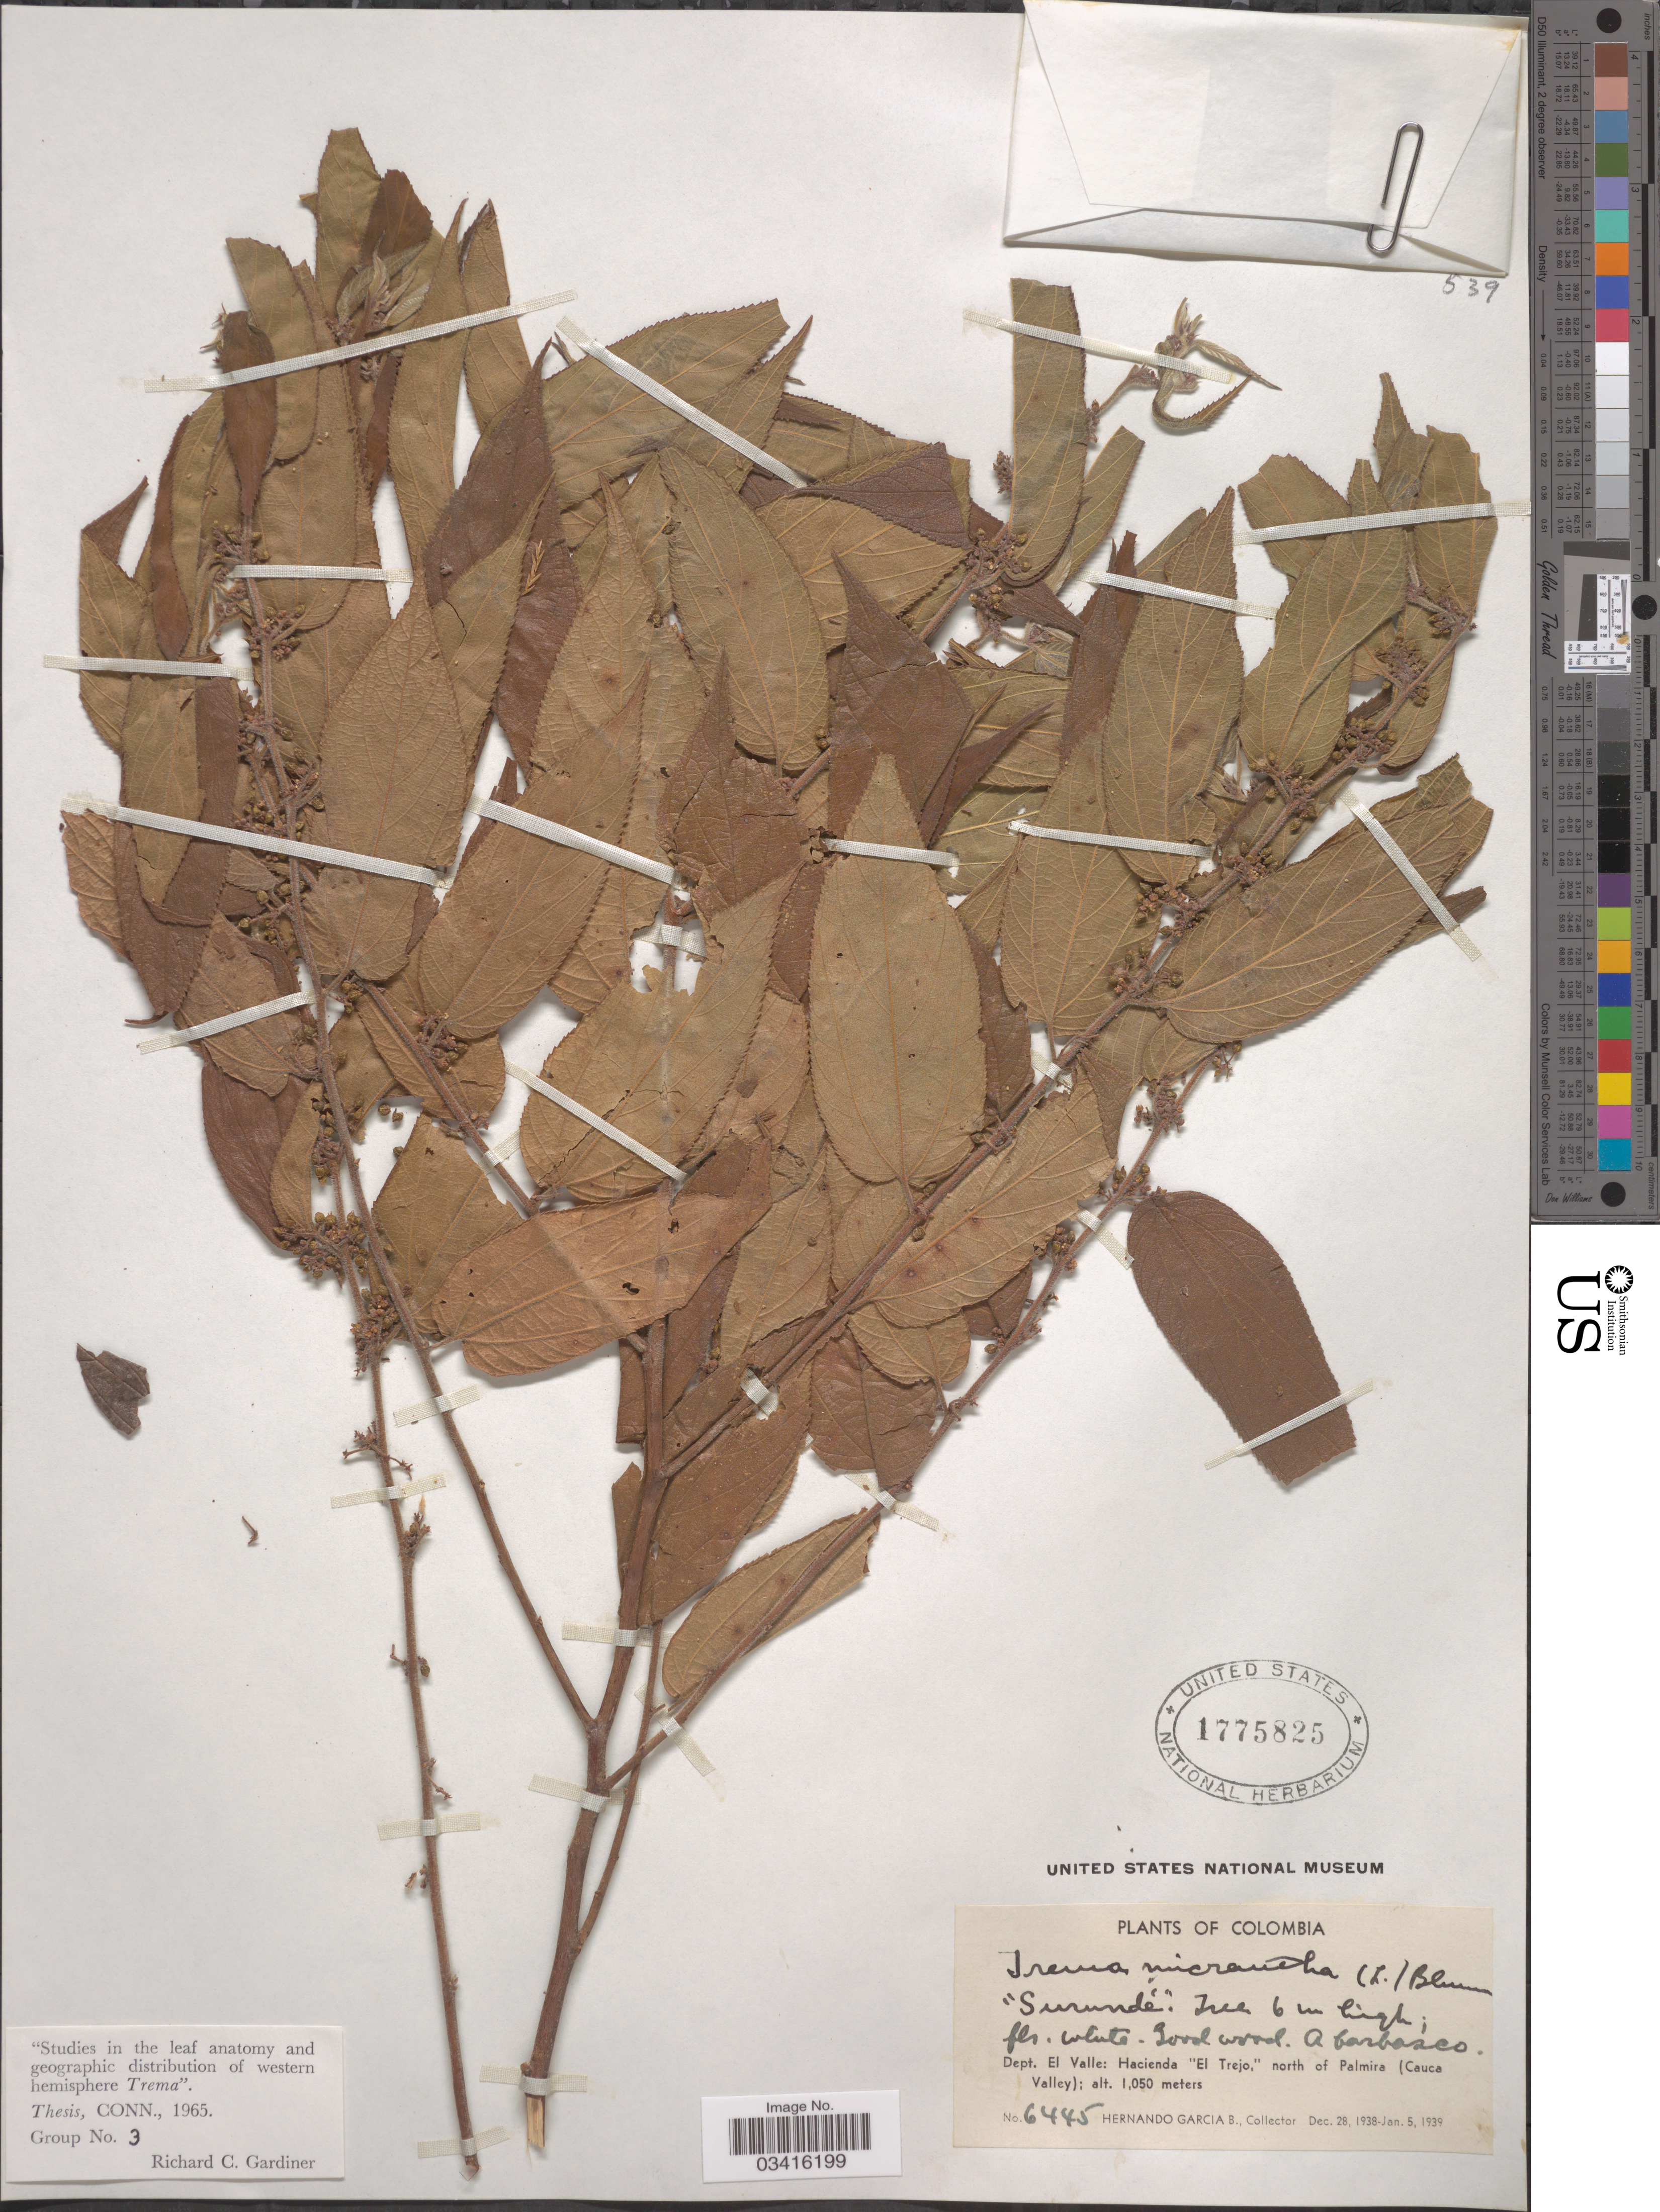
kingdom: Plantae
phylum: Tracheophyta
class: Magnoliopsida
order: Rosales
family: Cannabaceae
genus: Trema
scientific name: Trema micranthum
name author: (L.) Blume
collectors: H. García Barriga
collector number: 6445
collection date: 1938-12-28/1939-01-05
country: Colombia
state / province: Valle del Cauca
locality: Dept. El Valle: Hacienda El Trejo,: north of Palmira (Cauca Valley).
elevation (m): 1050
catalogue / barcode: US 1775825